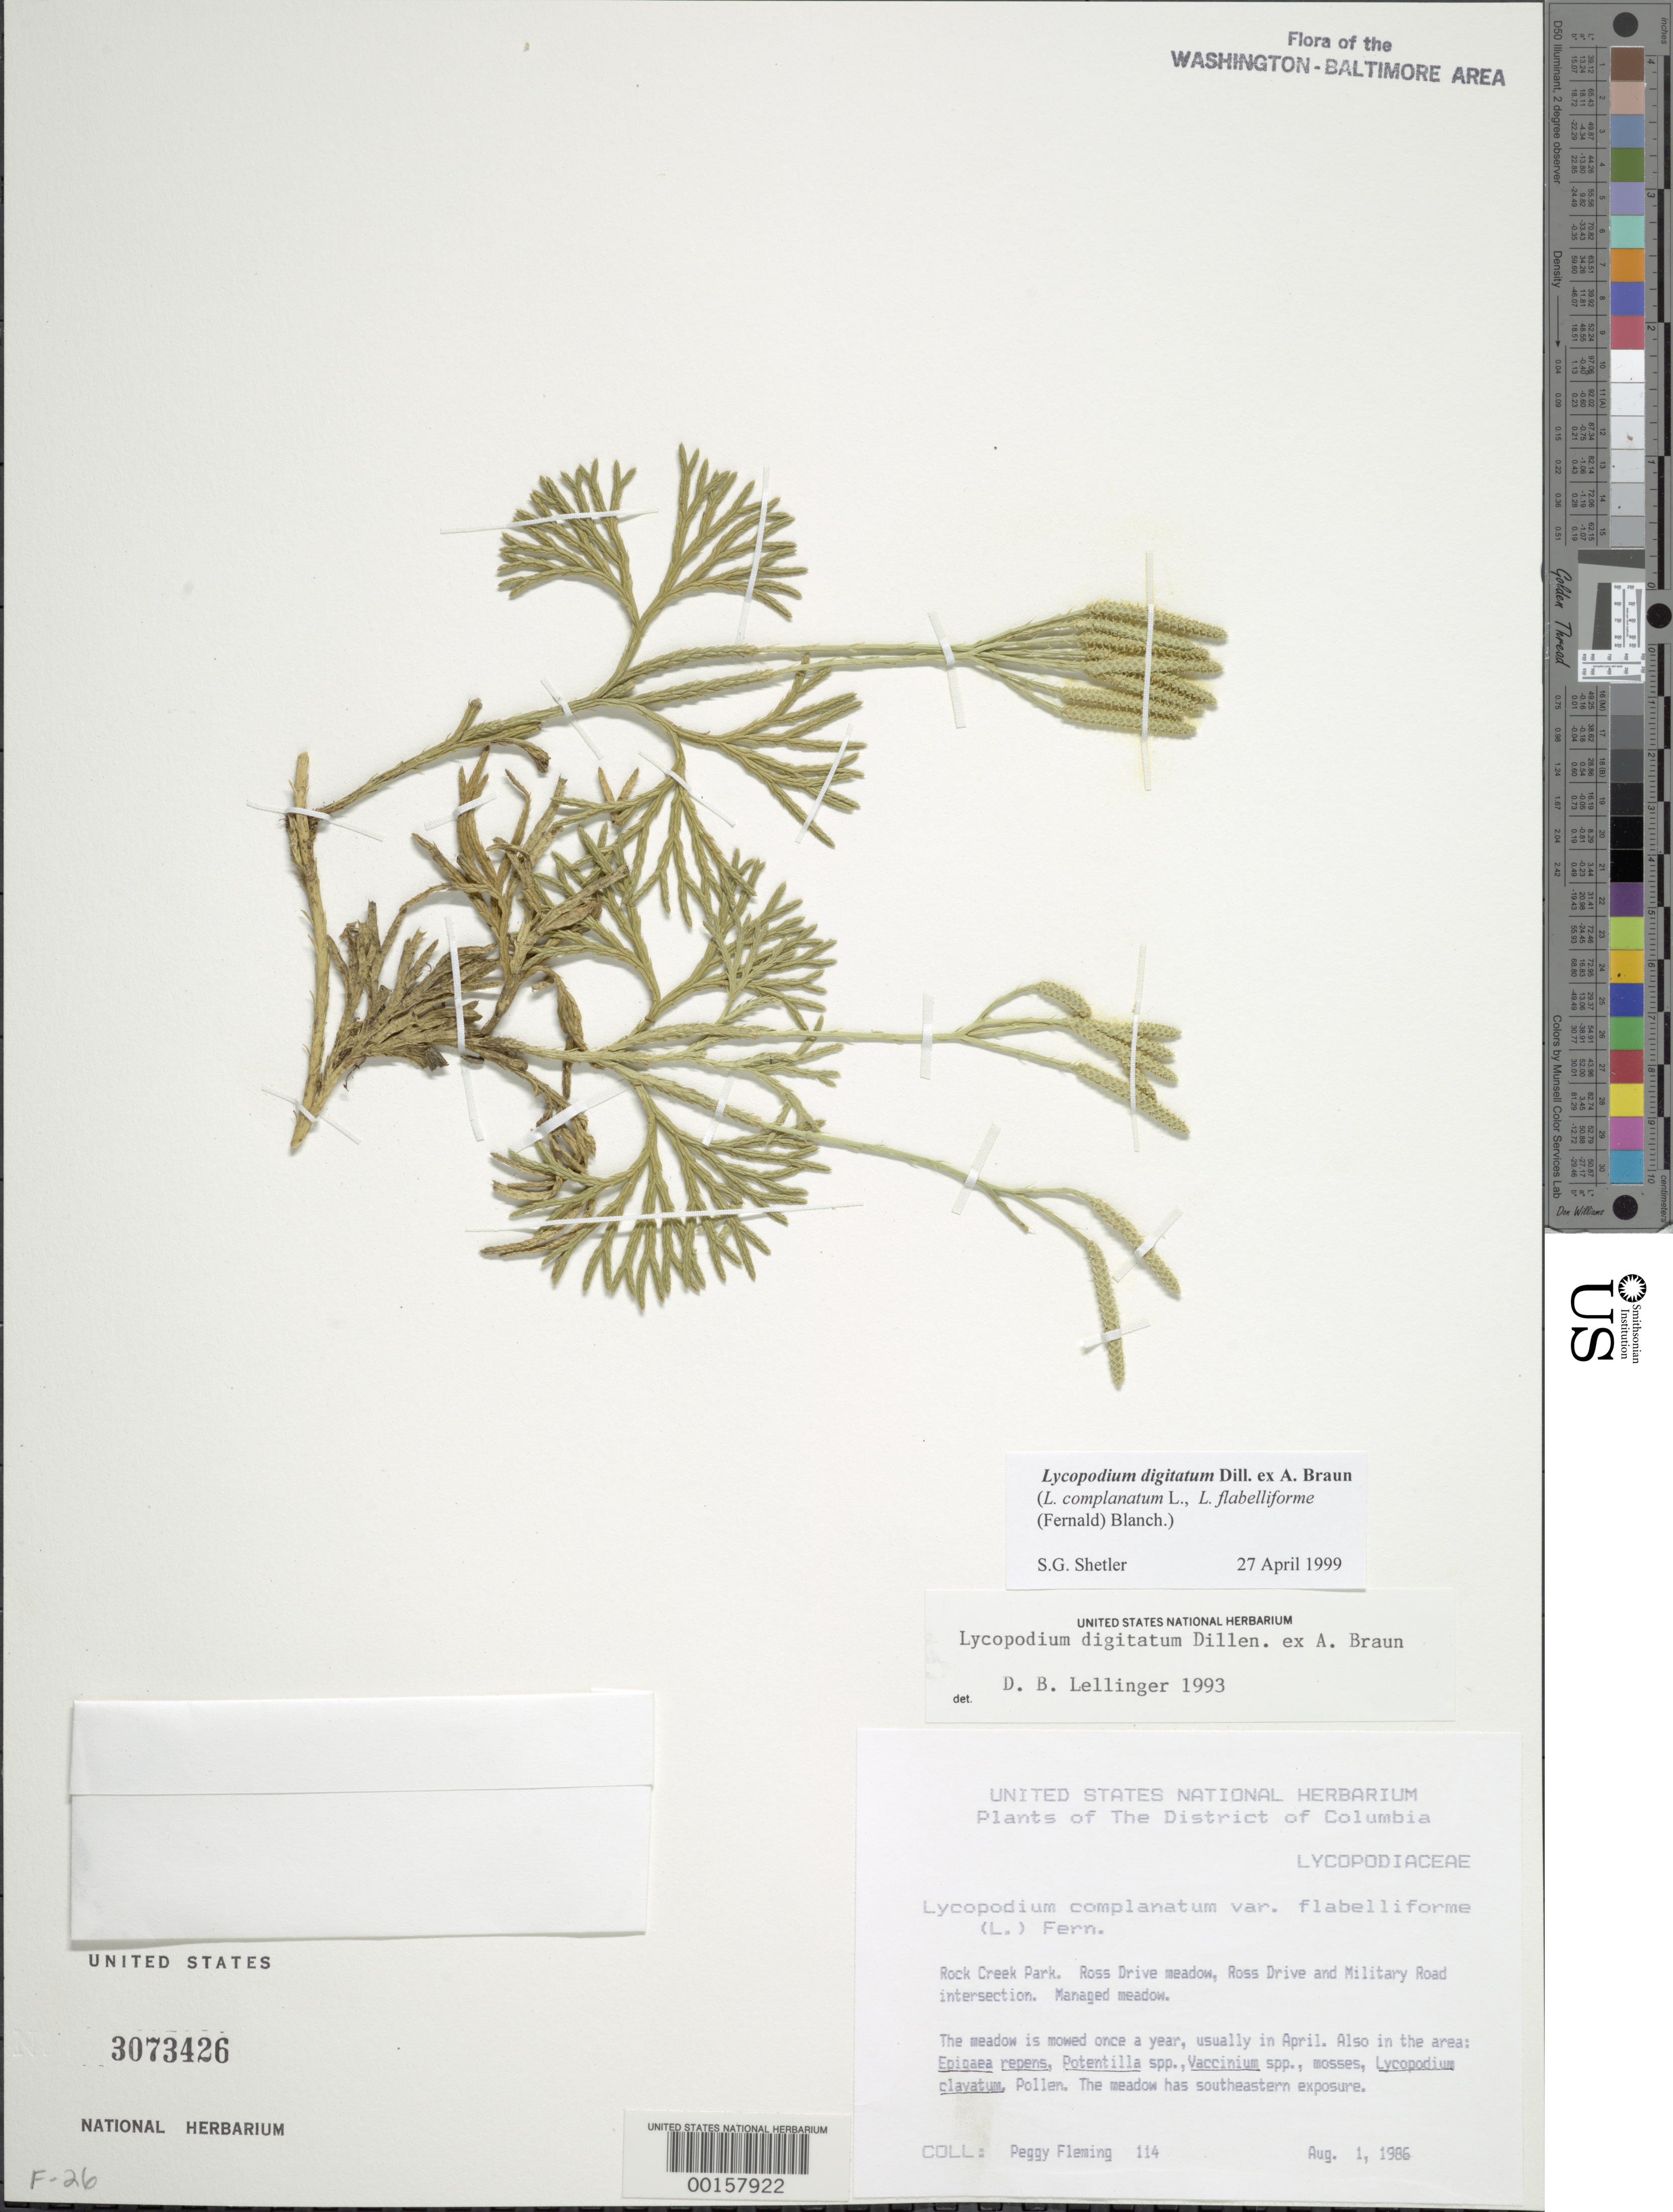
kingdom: Plantae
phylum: Tracheophyta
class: Lycopodiopsida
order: Lycopodiales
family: Lycopodiaceae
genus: Diphasiastrum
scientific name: Diphasiastrum digitatum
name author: (Dill. ex A. Braun) Holub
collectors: P. Fleming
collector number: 114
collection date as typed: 01 Aug 1986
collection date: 1986-08-01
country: United States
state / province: District of Columbia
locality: D intersection.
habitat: Managed meadow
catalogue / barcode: US 3073426